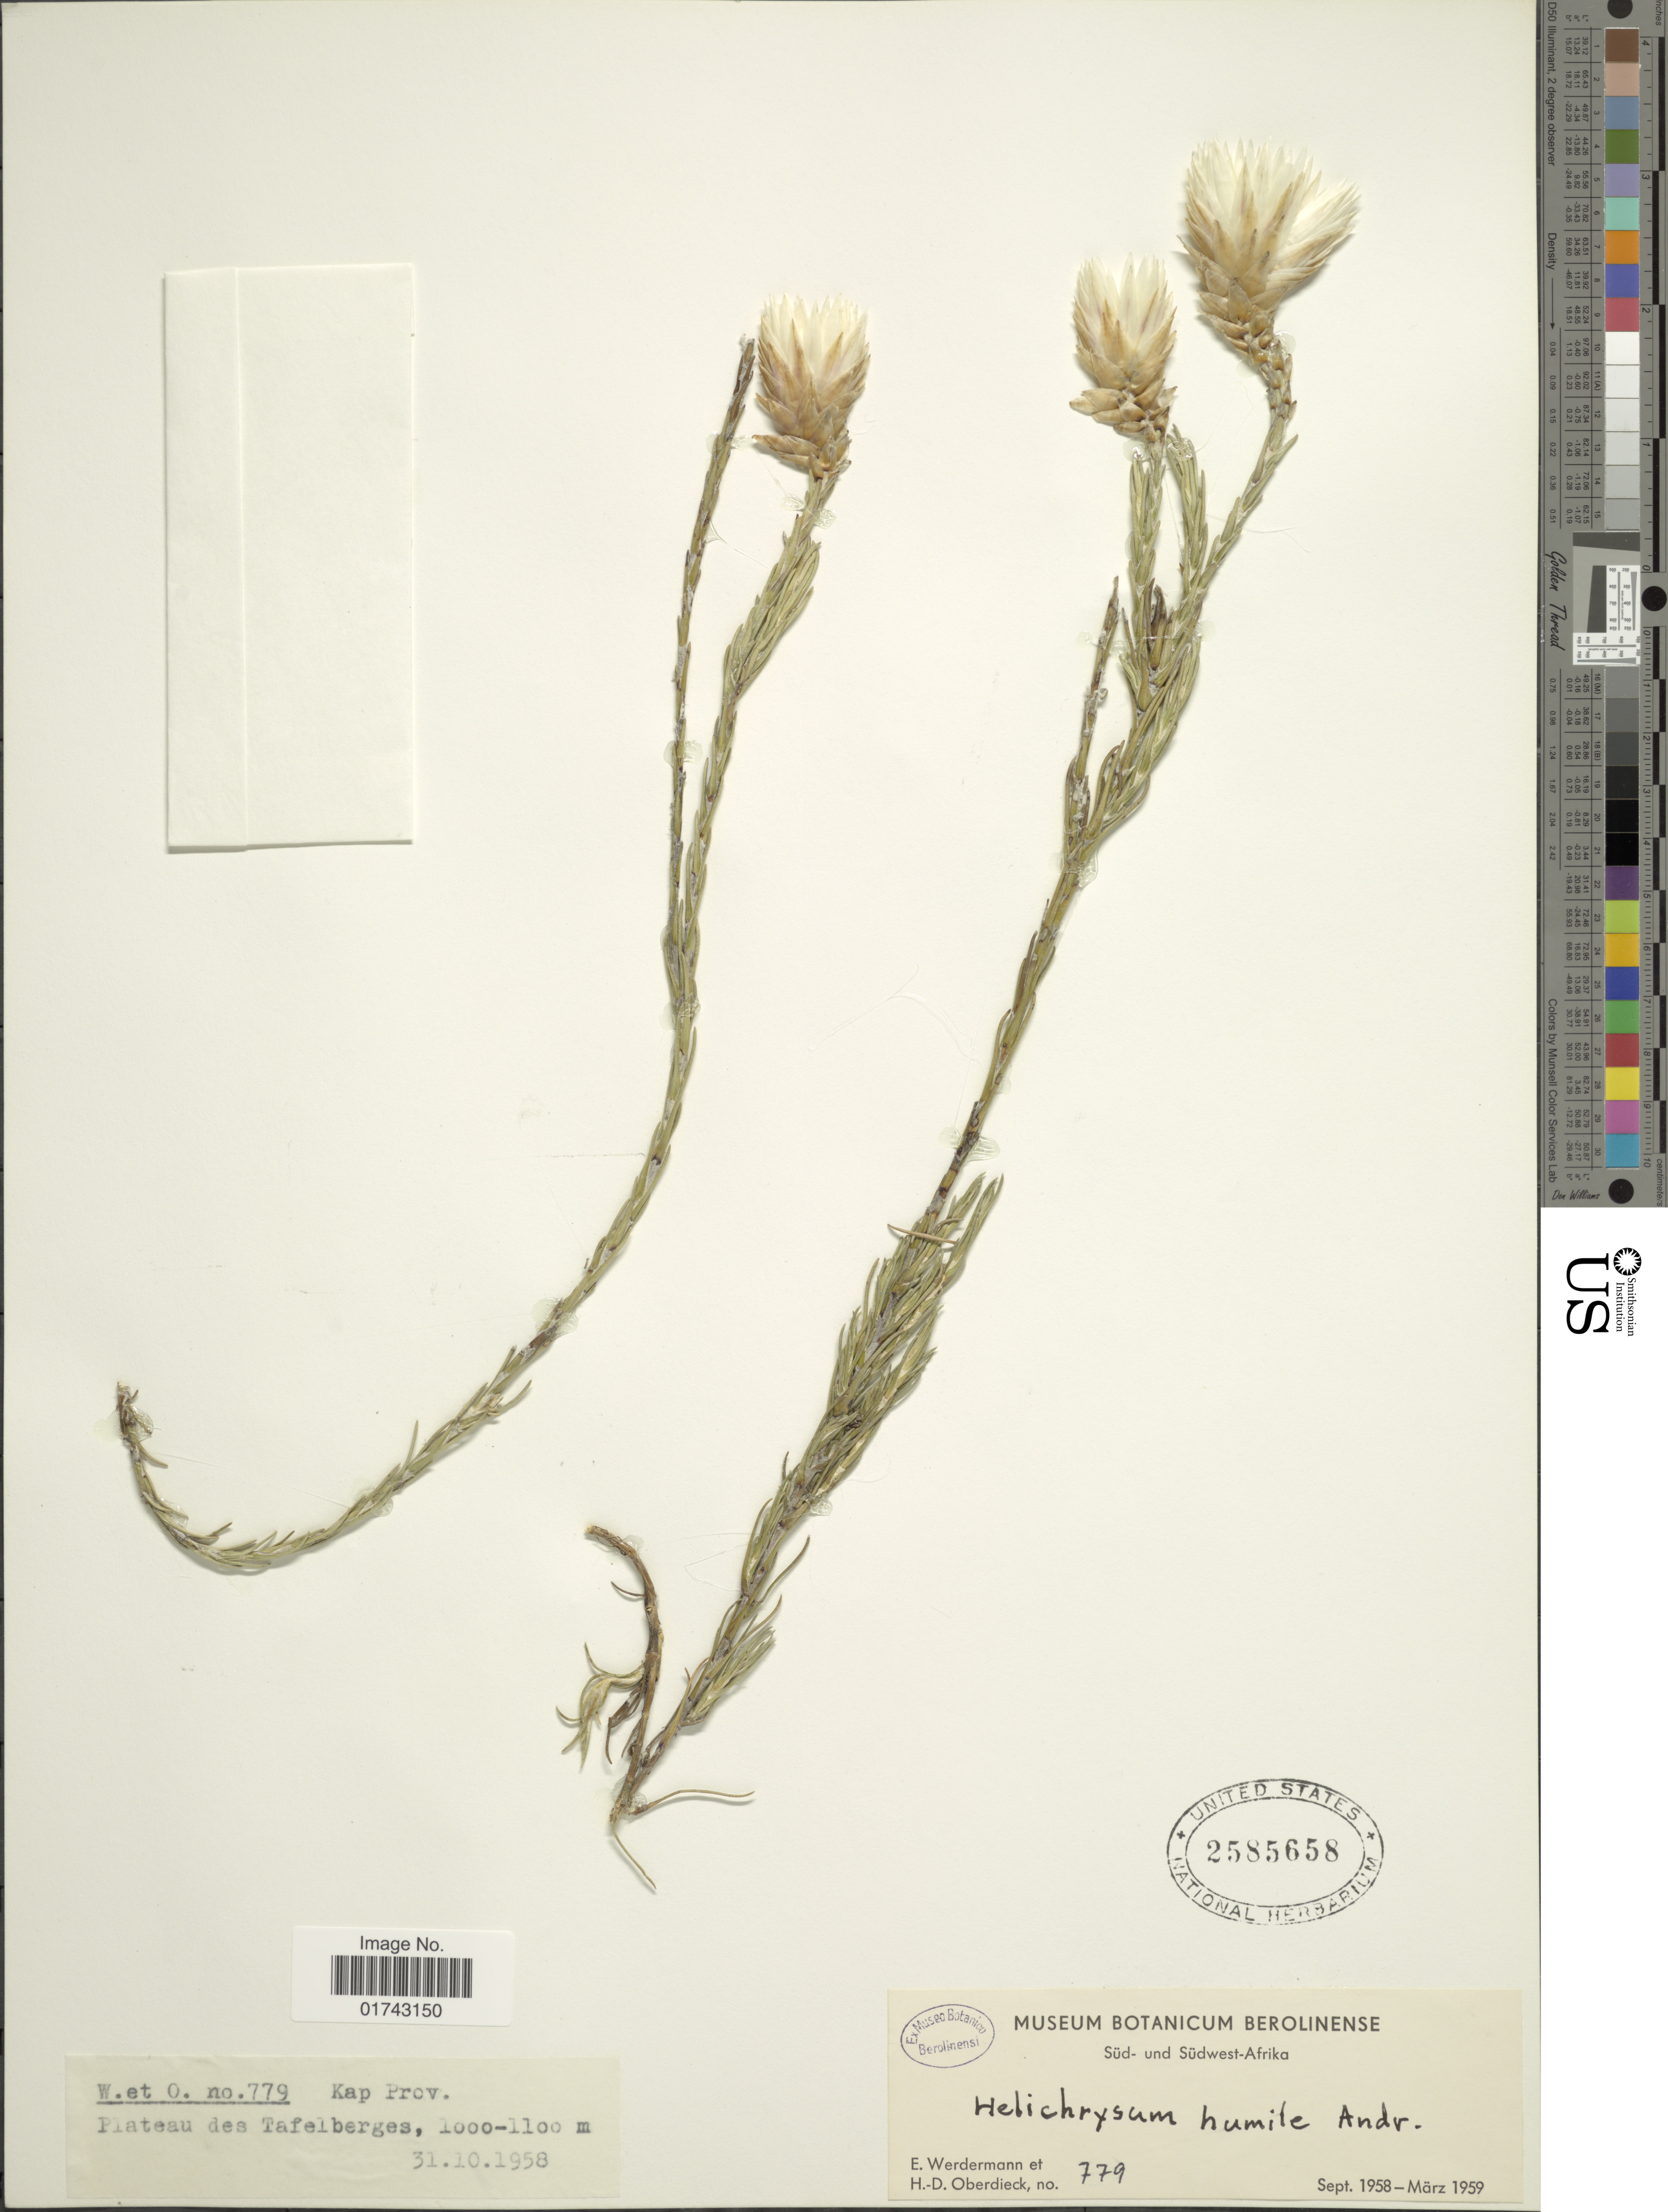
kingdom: Plantae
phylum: Tracheophyta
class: Magnoliopsida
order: Asterales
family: Asteraceae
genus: Helichrysum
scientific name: Helichrysum humile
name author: (Andrews) Less.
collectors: E. Werdermann & H. Oberdieck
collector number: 779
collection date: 1958-10-31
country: South Africa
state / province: Western Cape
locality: Kap Prov., Plateau des Tafelberges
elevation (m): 1000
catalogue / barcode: US 2585658